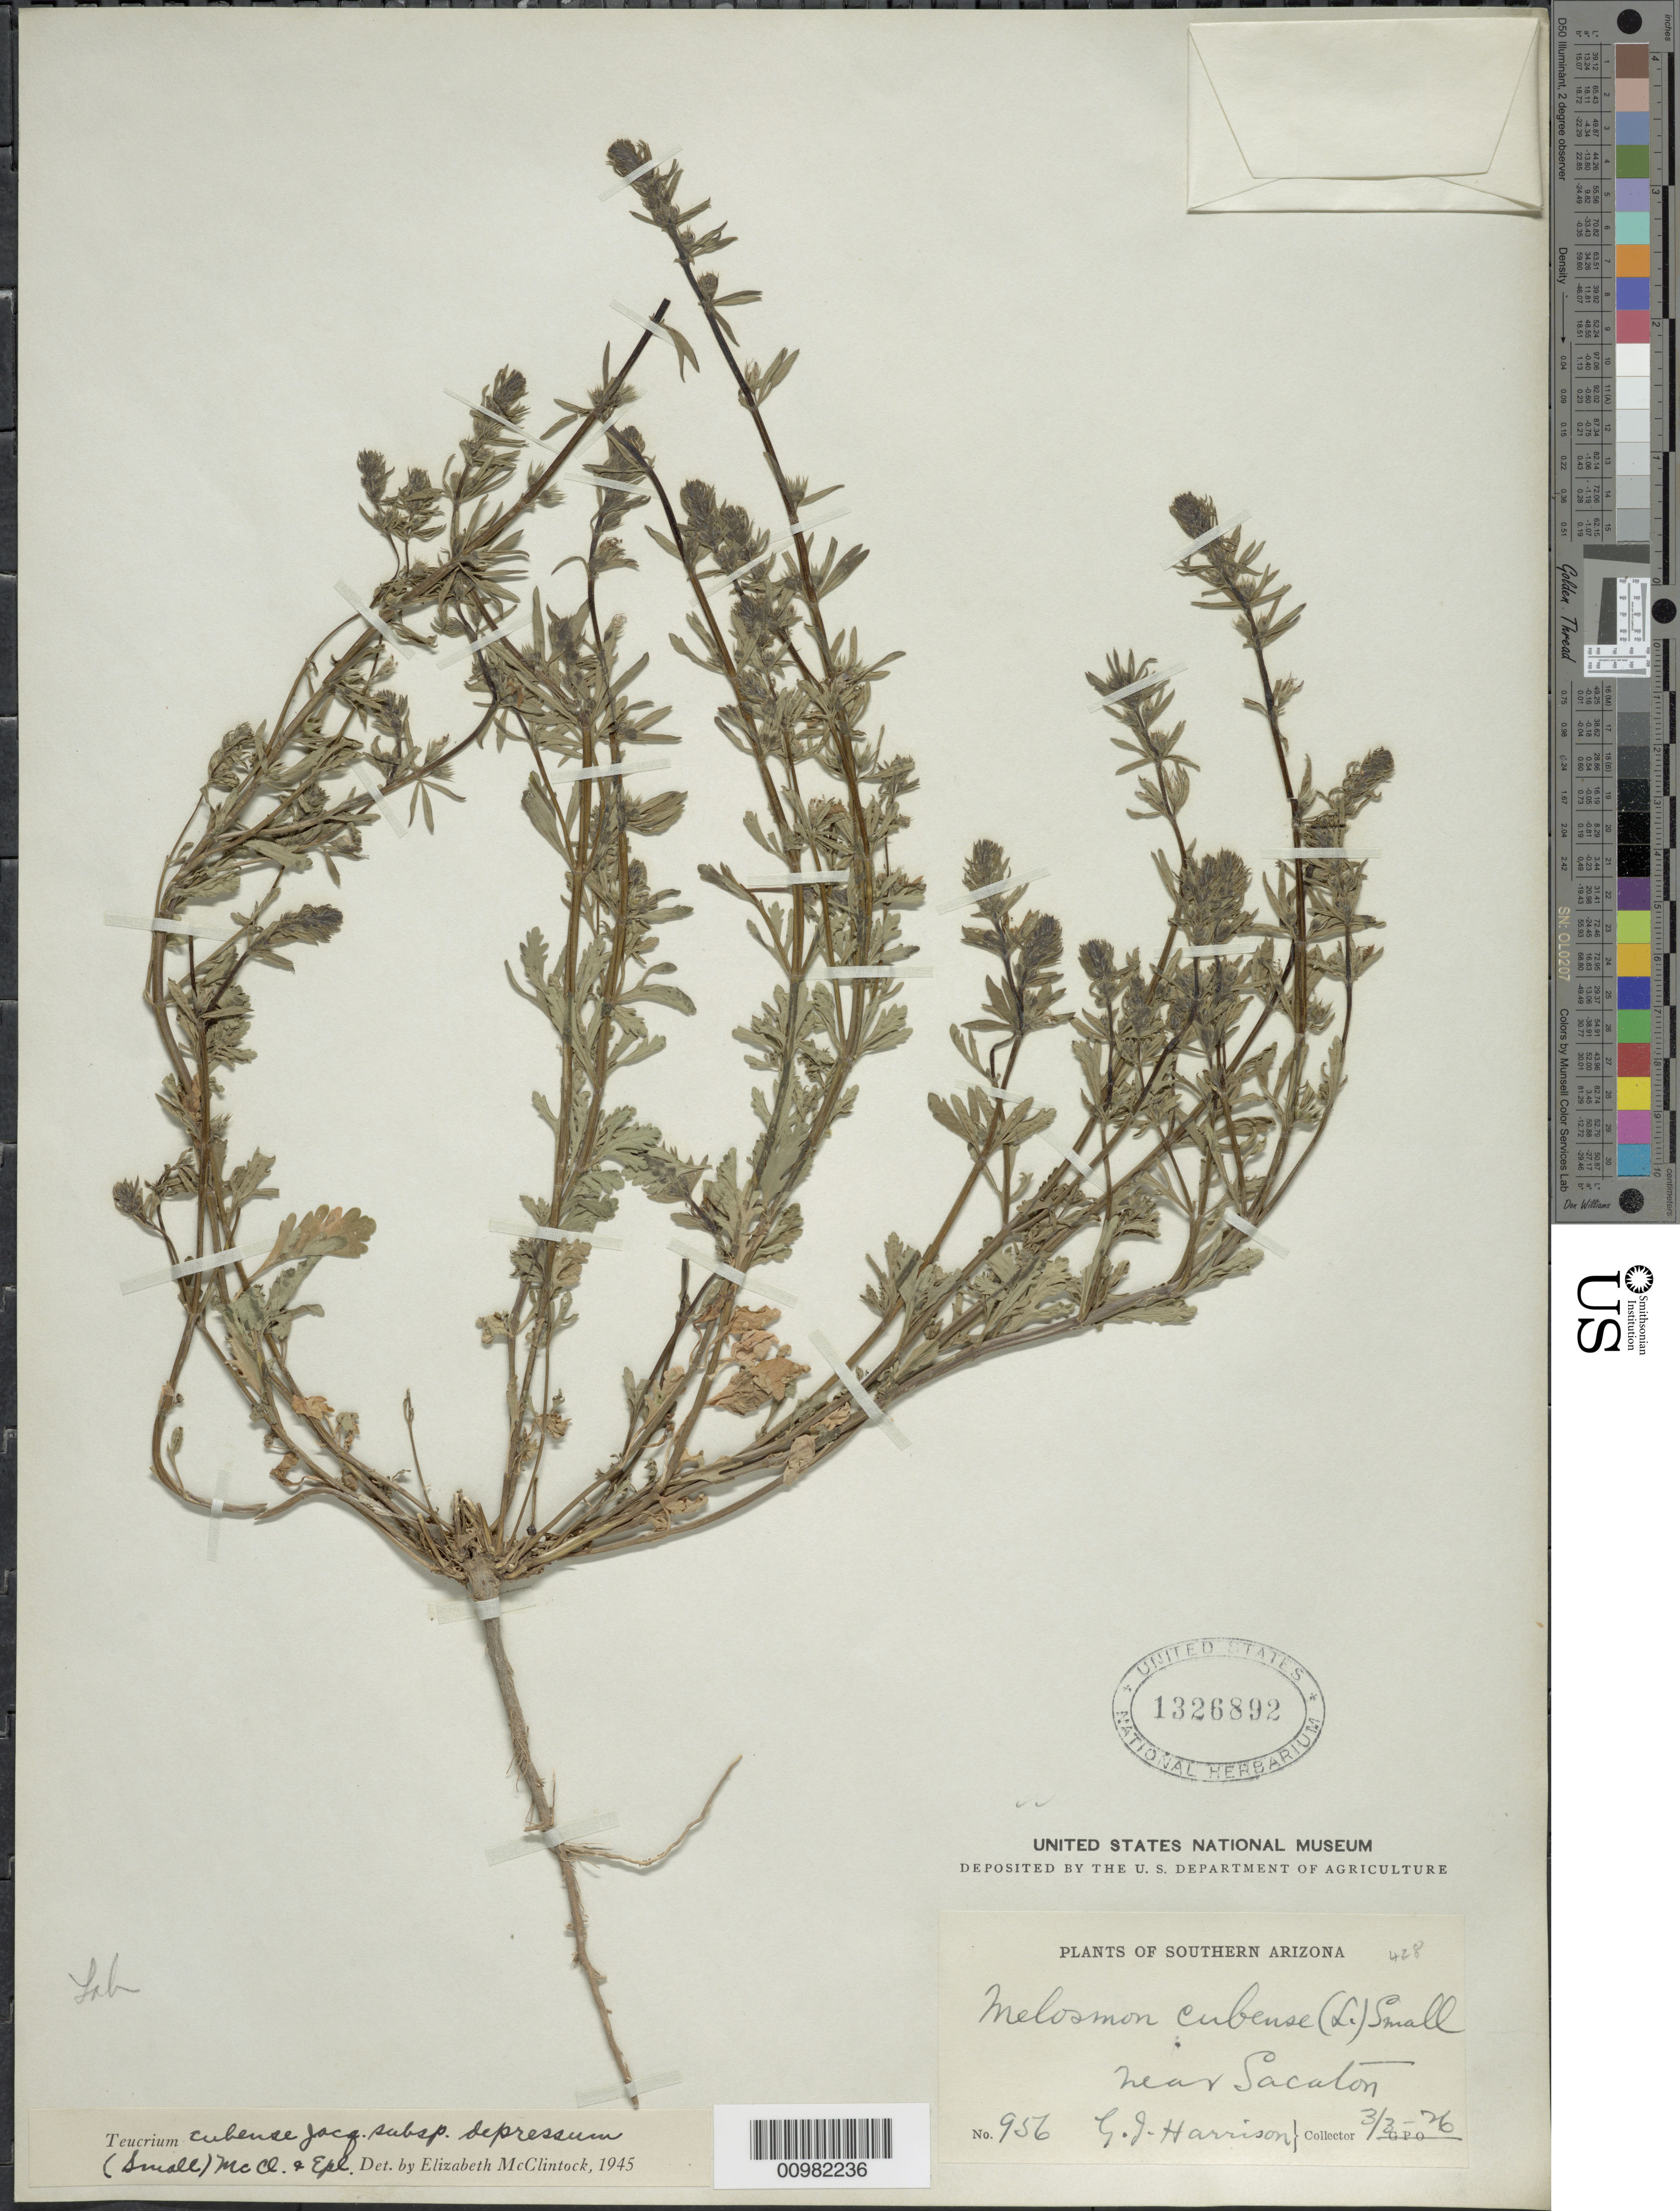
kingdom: Plantae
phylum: Tracheophyta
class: Magnoliopsida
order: Lamiales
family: Lamiaceae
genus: Teucrium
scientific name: Teucrium cubense subsp. depressum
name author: (Small) E. M. McClint. & Epling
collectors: G. J. Harrison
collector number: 956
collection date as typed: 03 Mar 1926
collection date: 1926-03-03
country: United States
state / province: Arizona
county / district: Pinal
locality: near Sacaton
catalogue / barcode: US 1326892